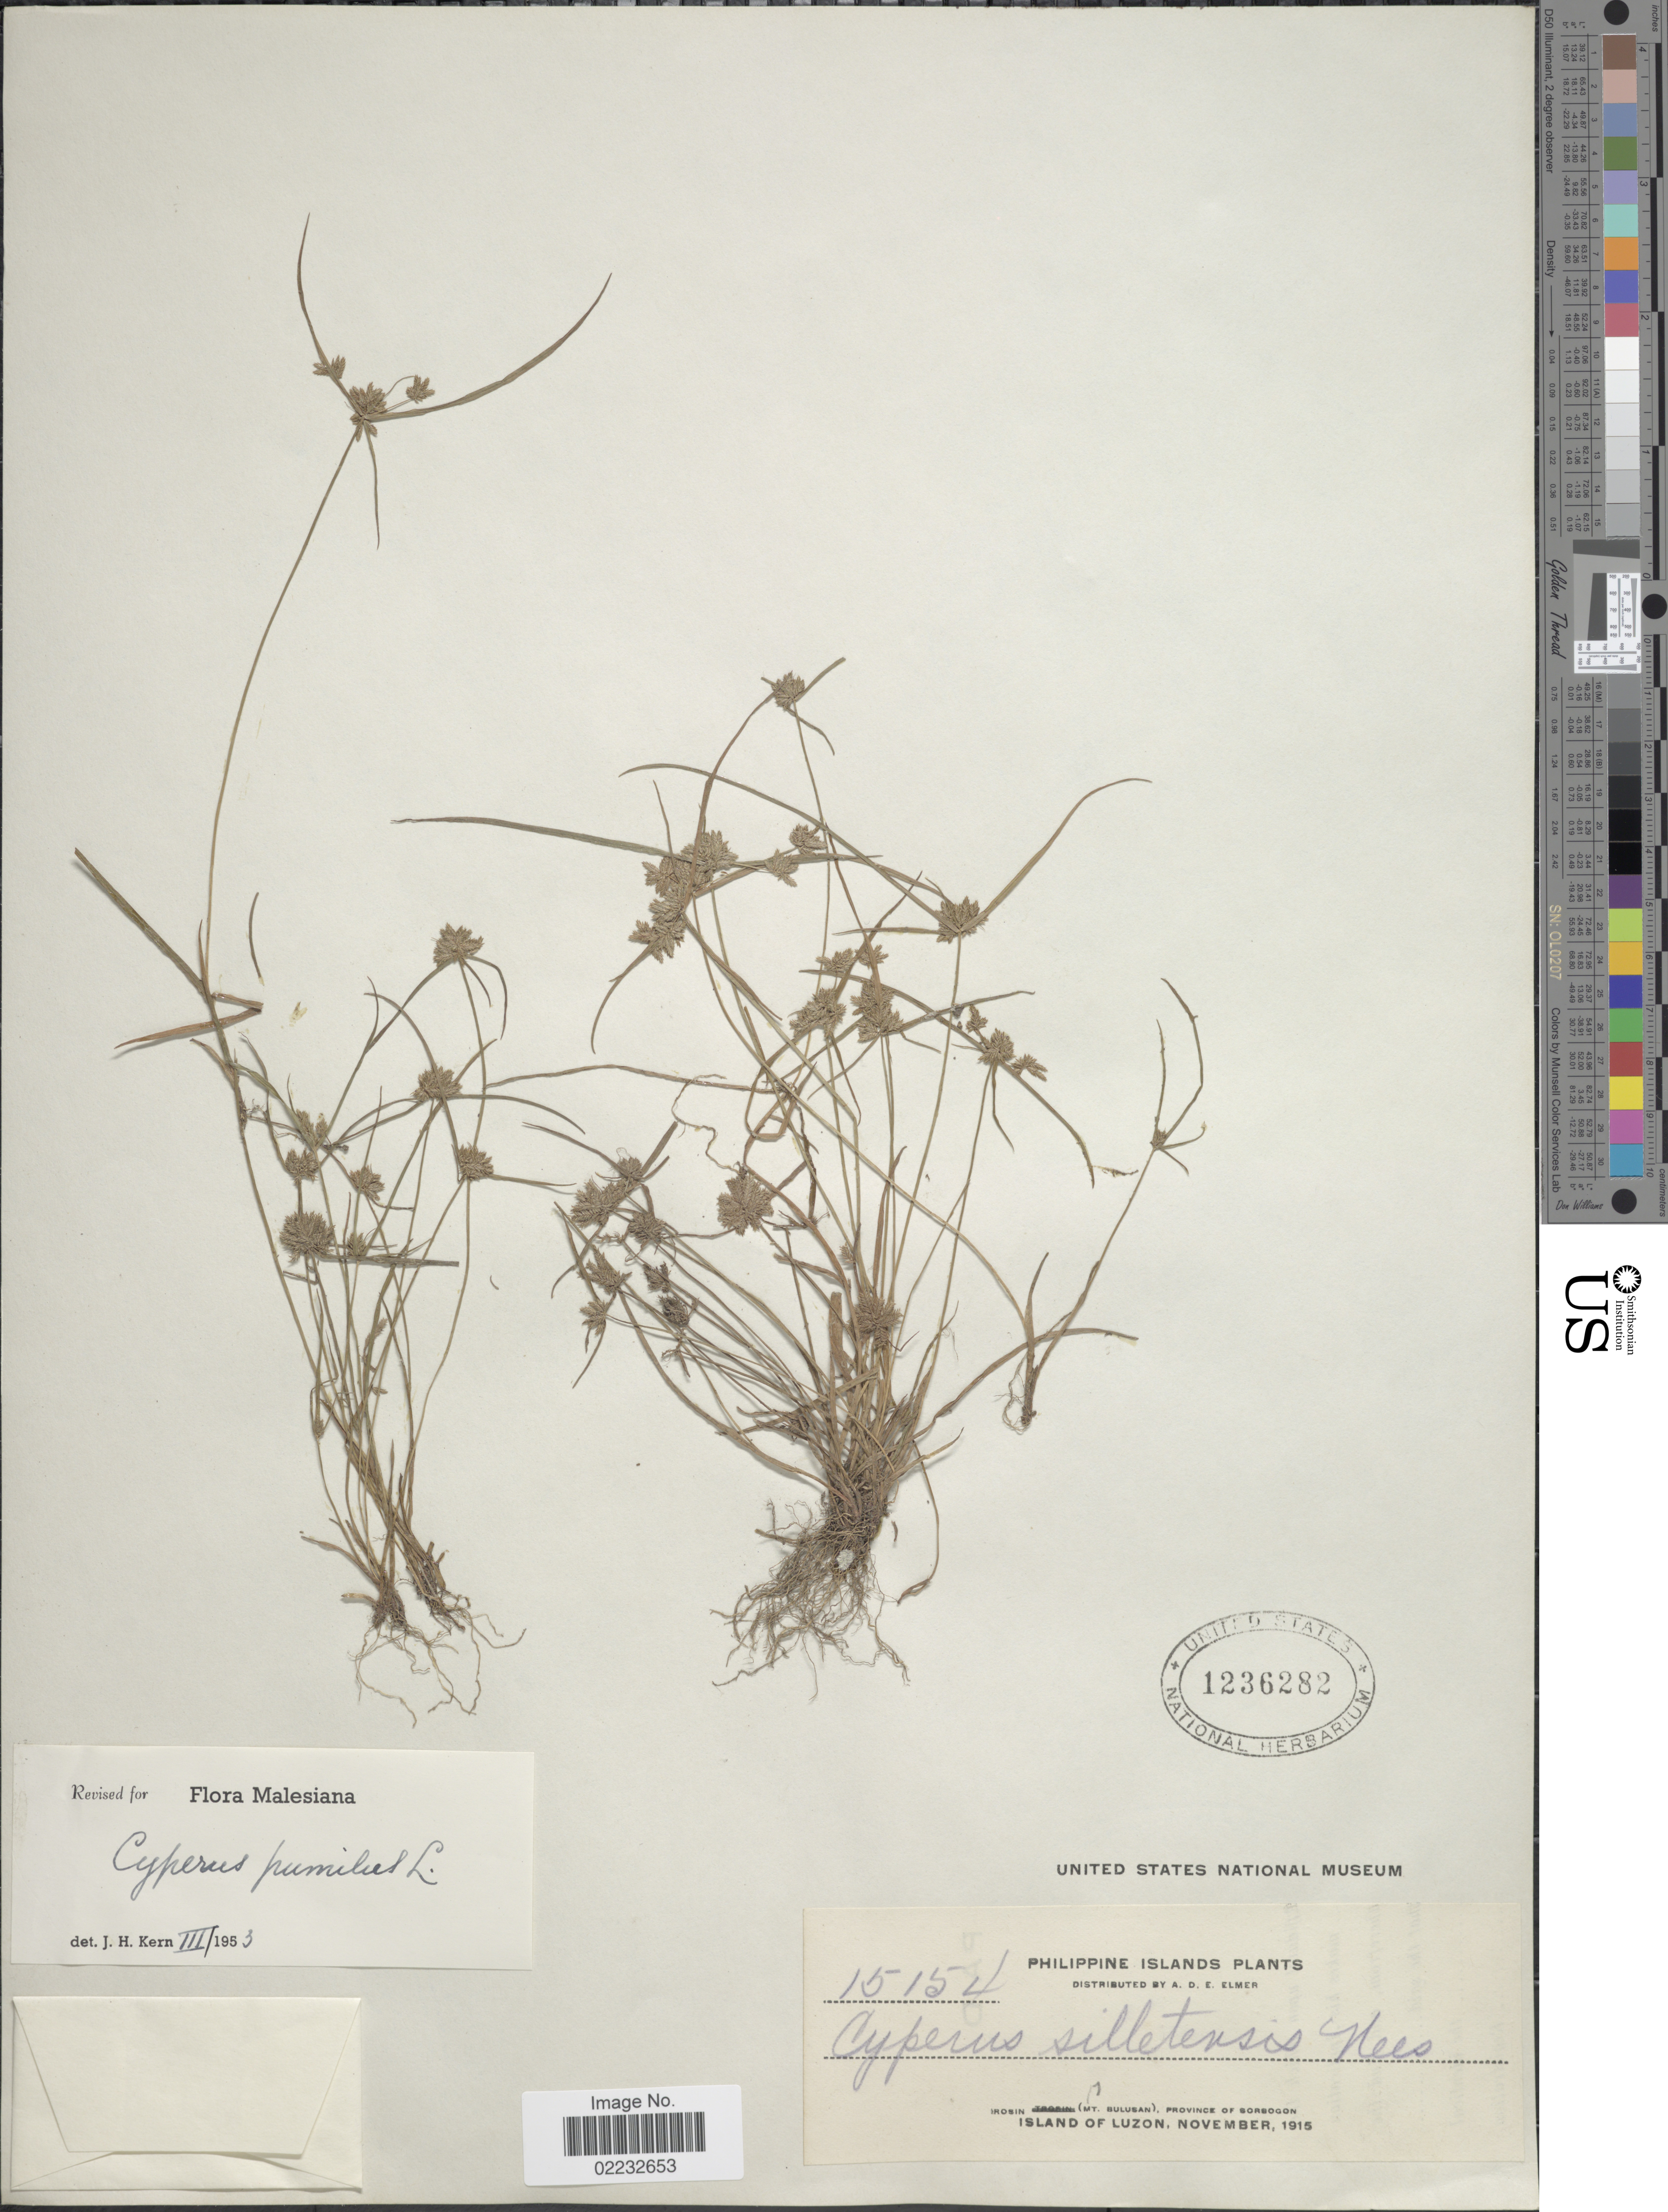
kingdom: Plantae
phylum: Tracheophyta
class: Liliopsida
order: Poales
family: Cyperaceae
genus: Cyperus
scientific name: Cyperus pumilus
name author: L.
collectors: A. D. E. Elmer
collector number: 15154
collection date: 1915-11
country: Philippines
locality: Irosin (Mt. Bulusan), province of Sorsogon, Island of Luzon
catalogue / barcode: US 1236282